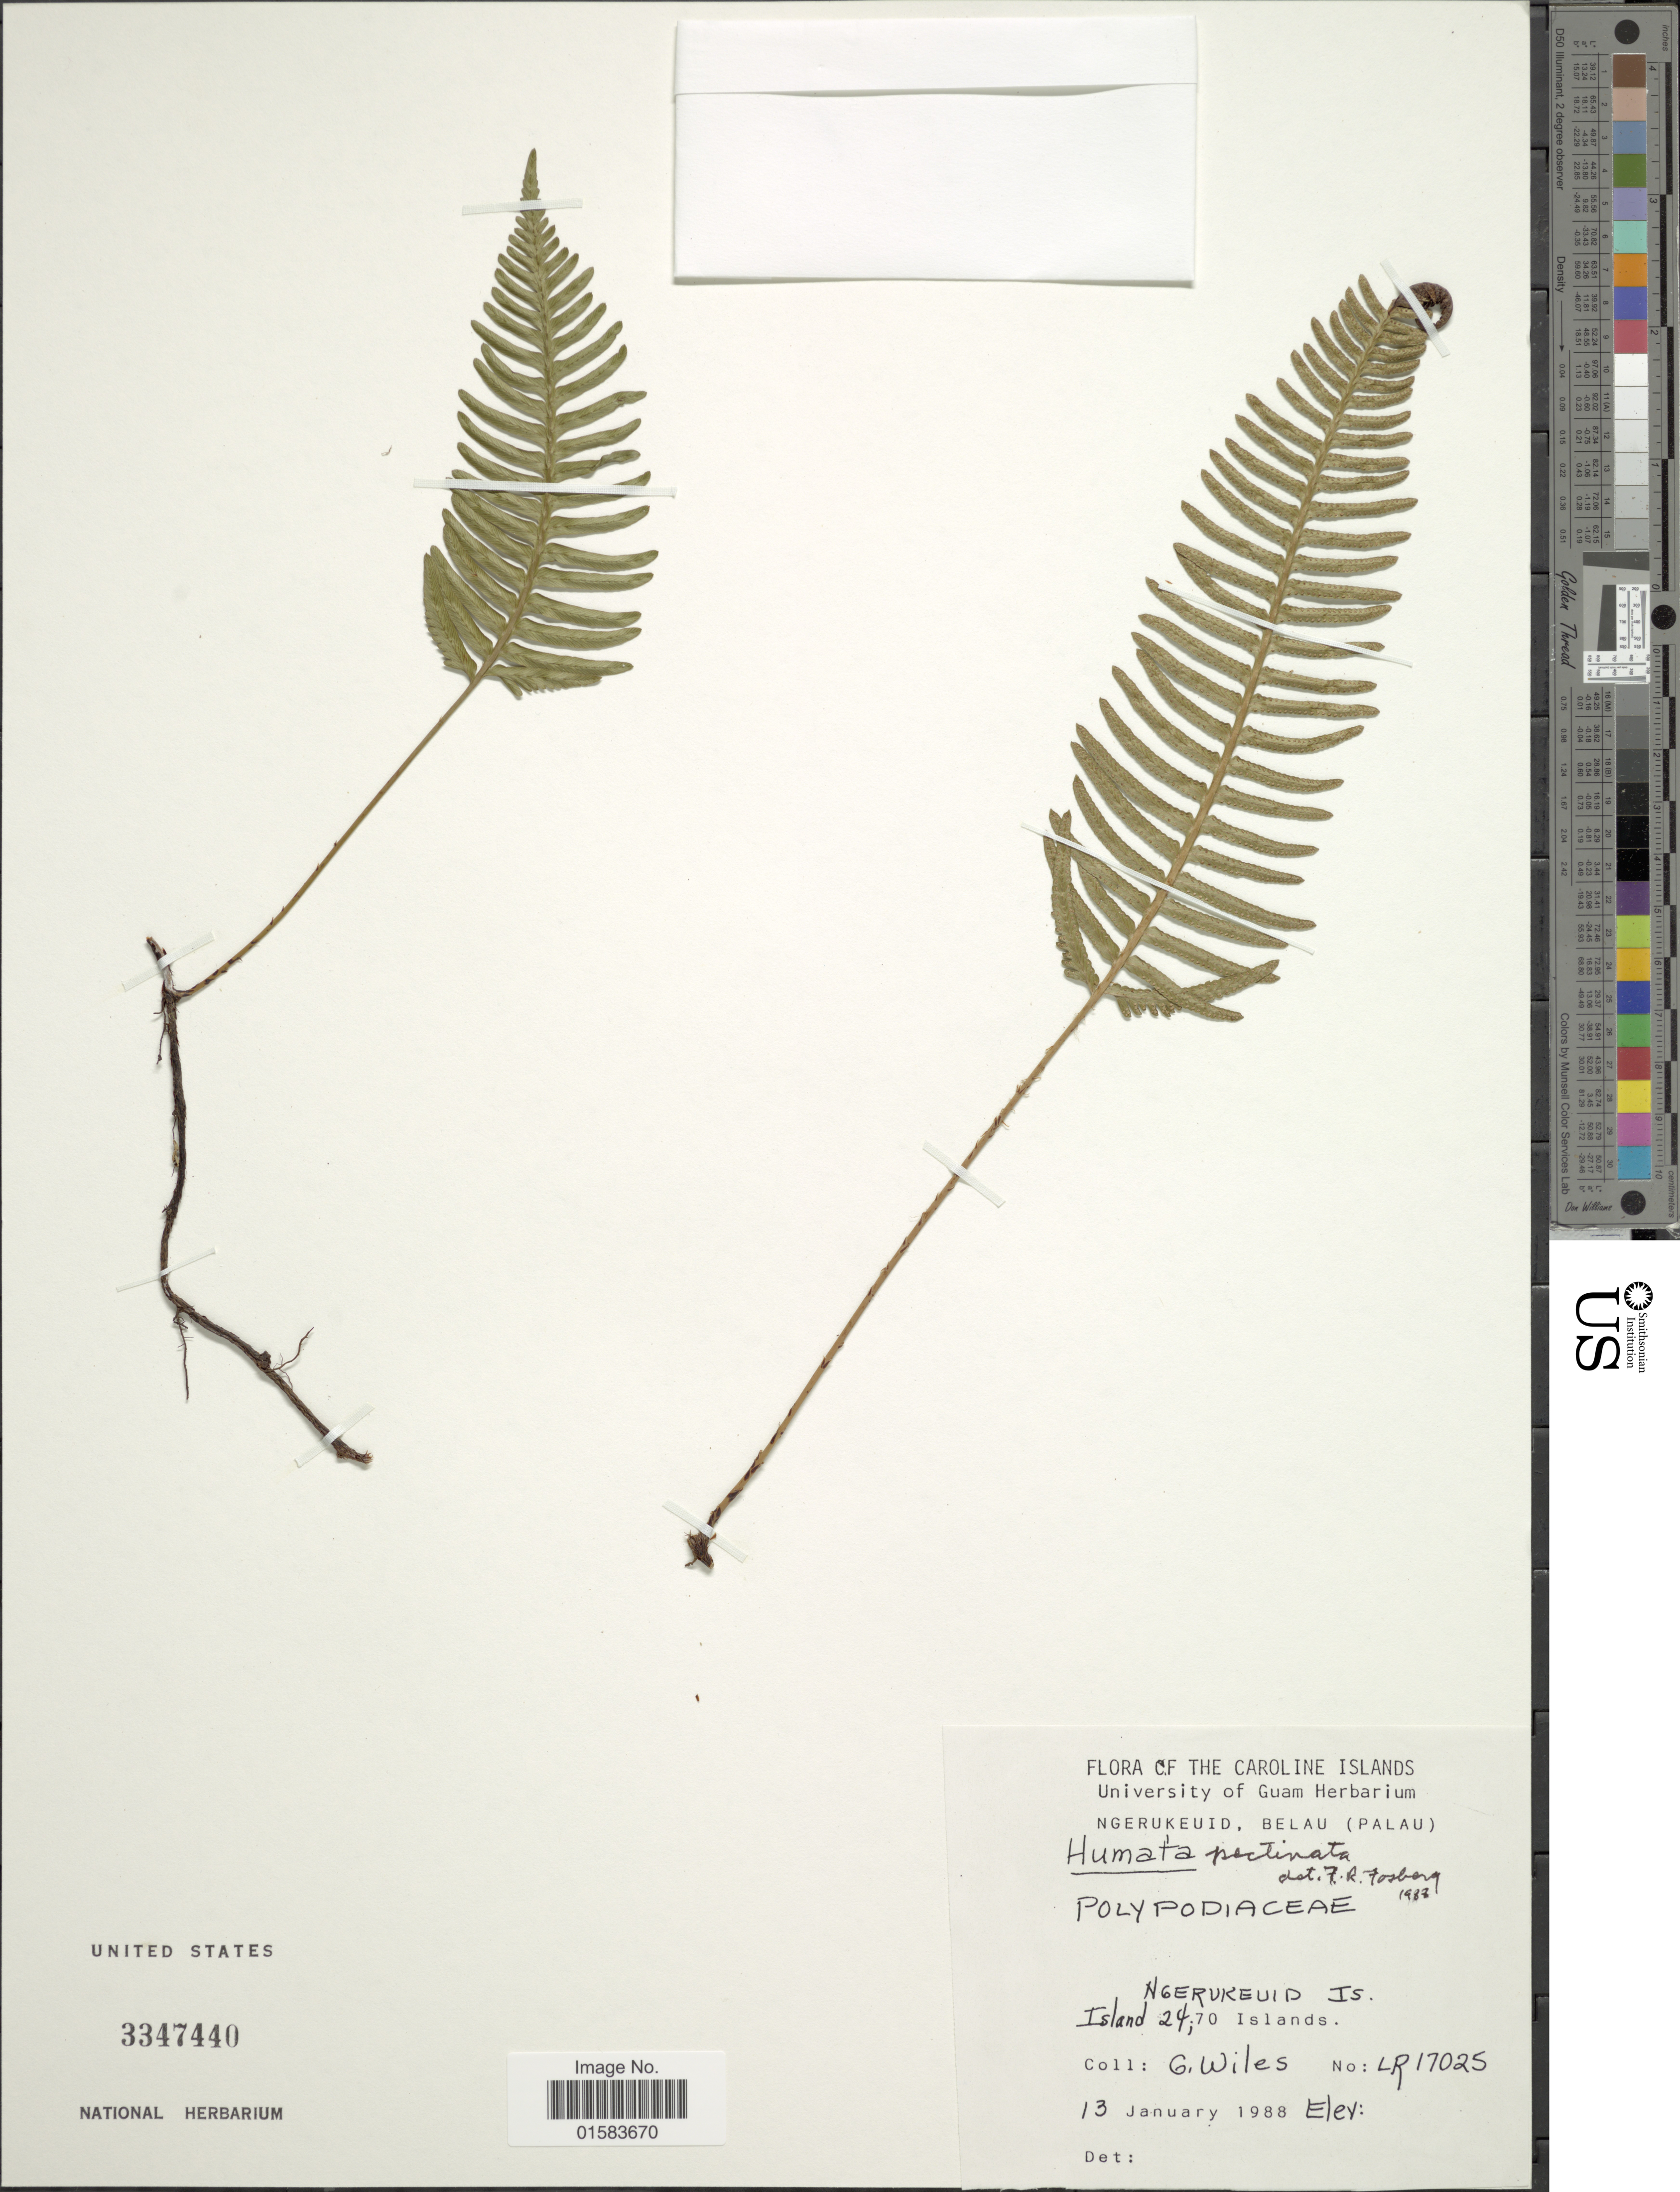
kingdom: Plantae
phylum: Tracheophyta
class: Polypodiopsida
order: Polypodiales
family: Davalliaceae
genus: Davallia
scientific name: Davallia pectinata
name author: Sm.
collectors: G. Wiles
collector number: LR17025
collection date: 1988-01-13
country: Palau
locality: Ngerukeuid Is, Belau (Palau), Island 24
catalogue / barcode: US 3347440